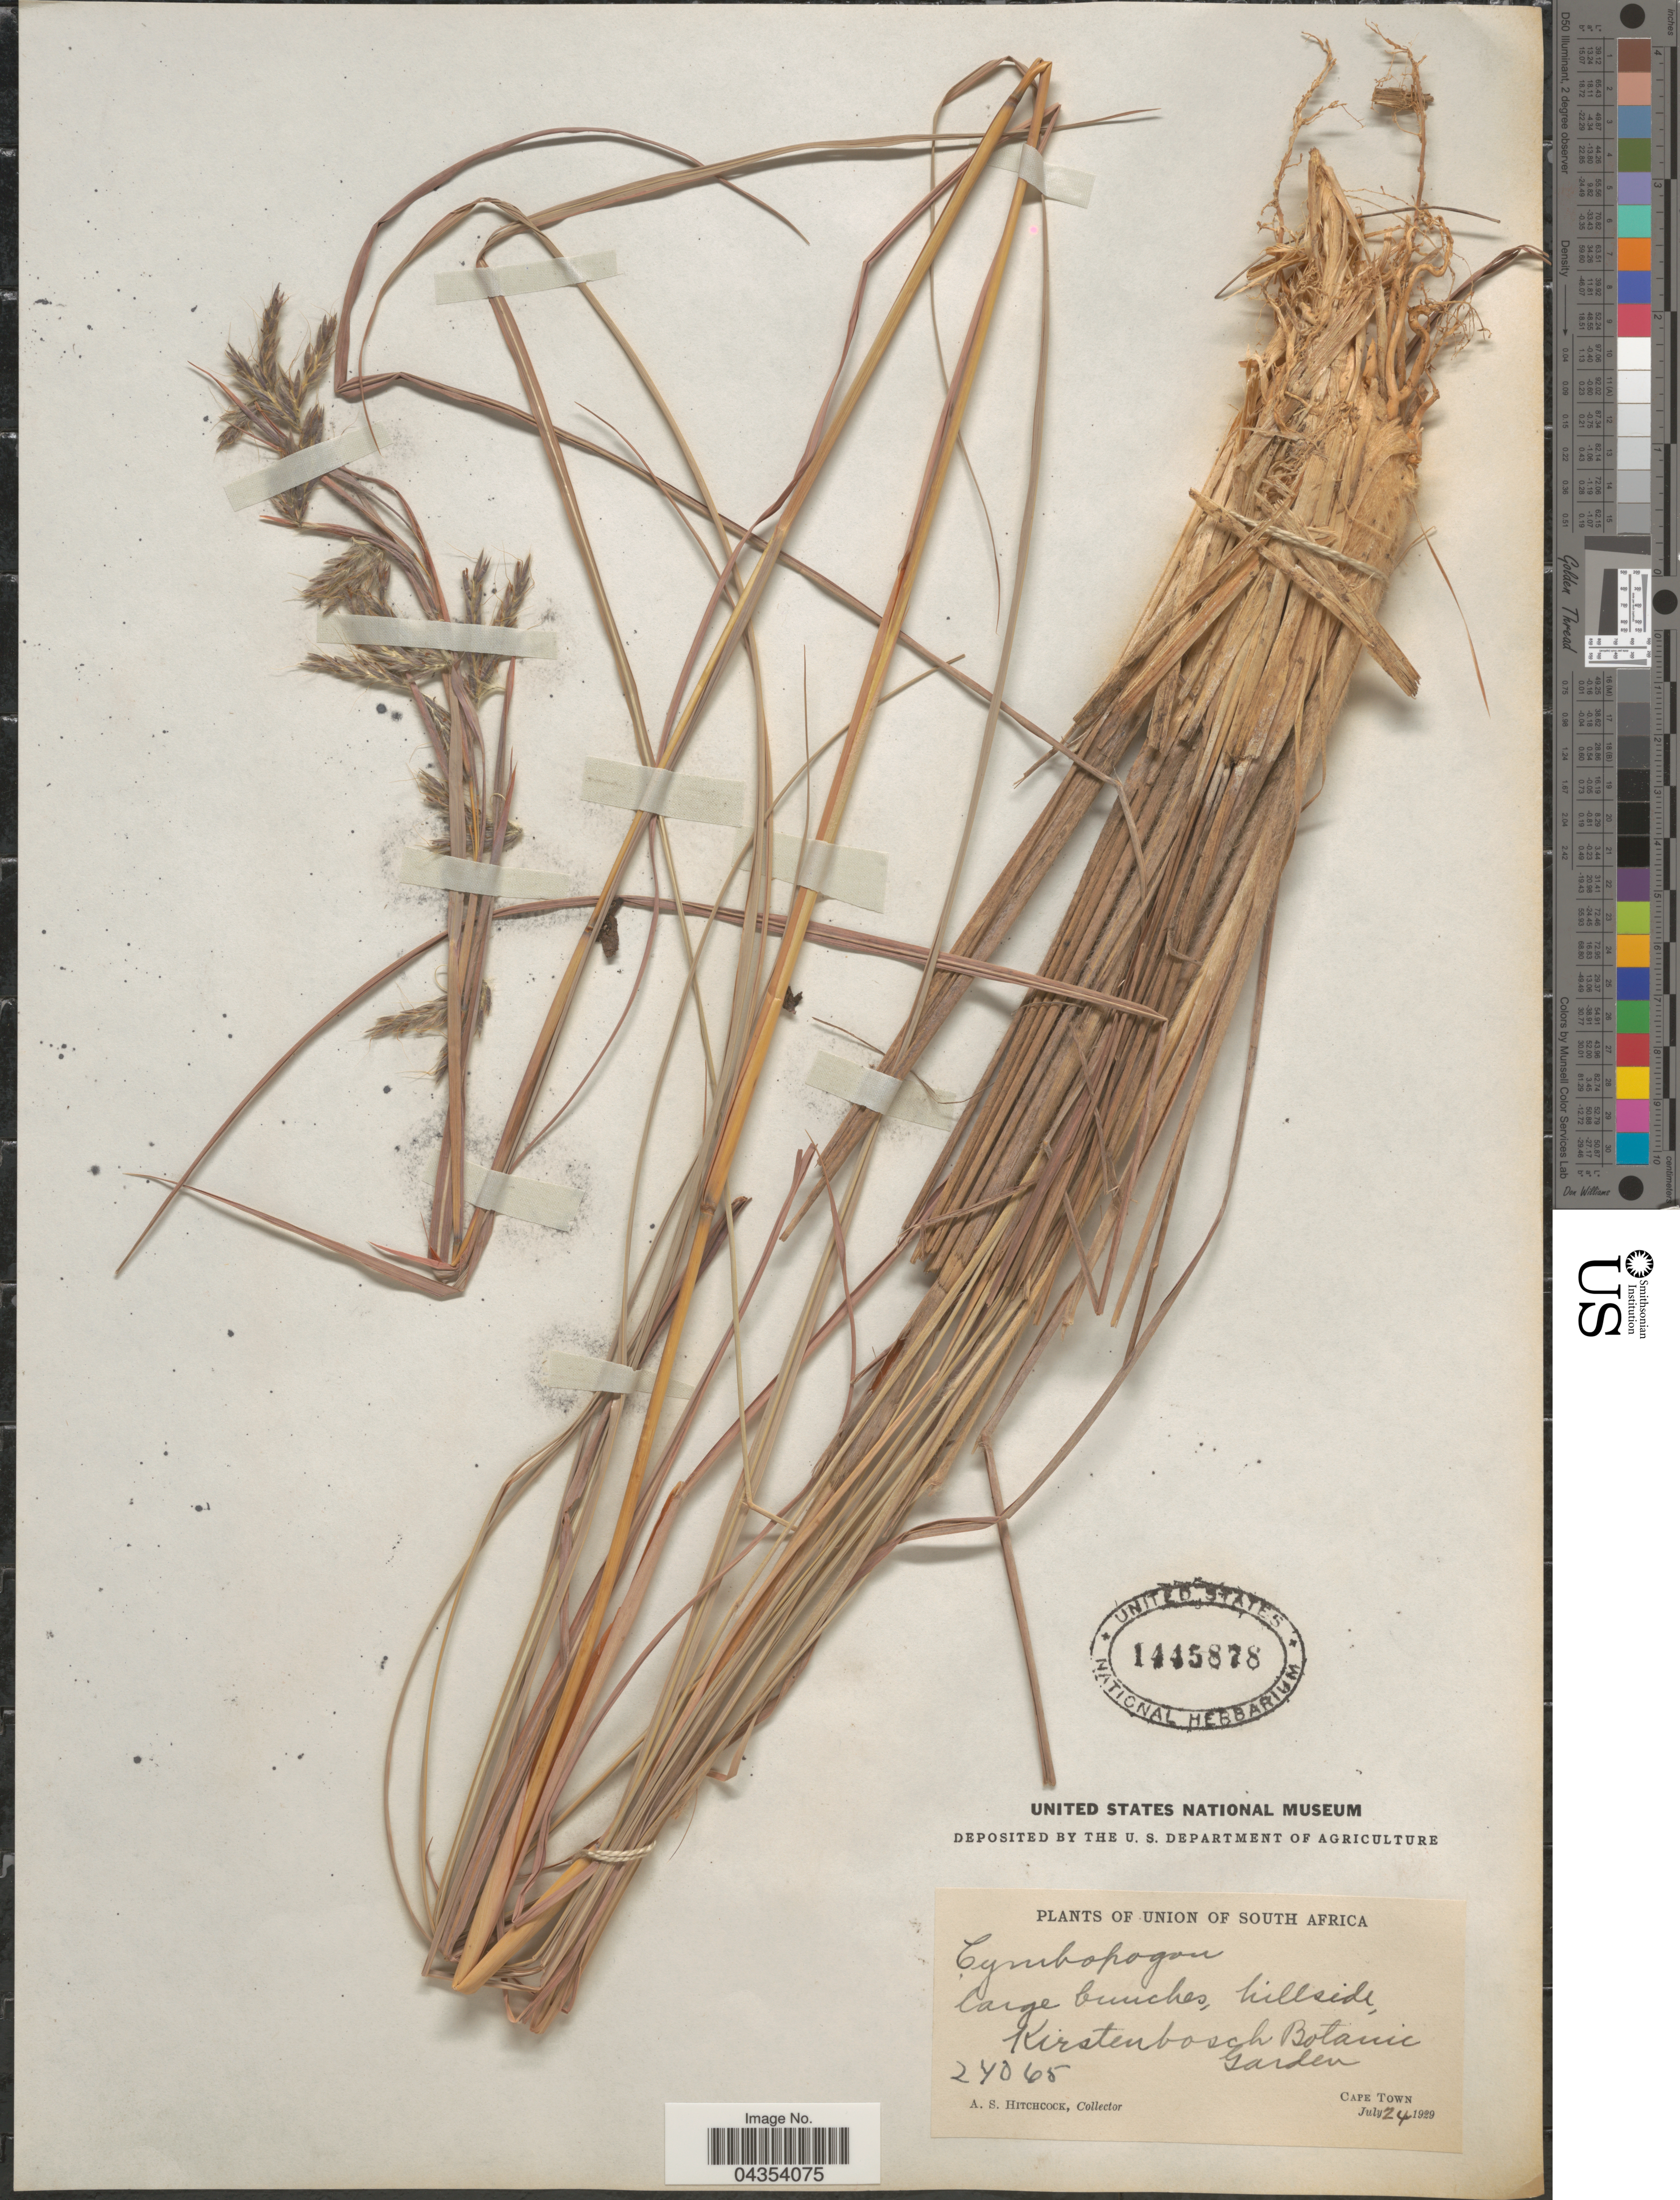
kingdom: Plantae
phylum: Tracheophyta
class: Liliopsida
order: Poales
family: Poaceae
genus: Hyparrhenia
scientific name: Hyparrhenia sp.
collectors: A. S. Hitchcock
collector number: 24065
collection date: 1929-07-24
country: South Africa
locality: Union of South Africa. Kirstenbosch Botanic Garden. Cape Town.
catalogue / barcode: US 1445878